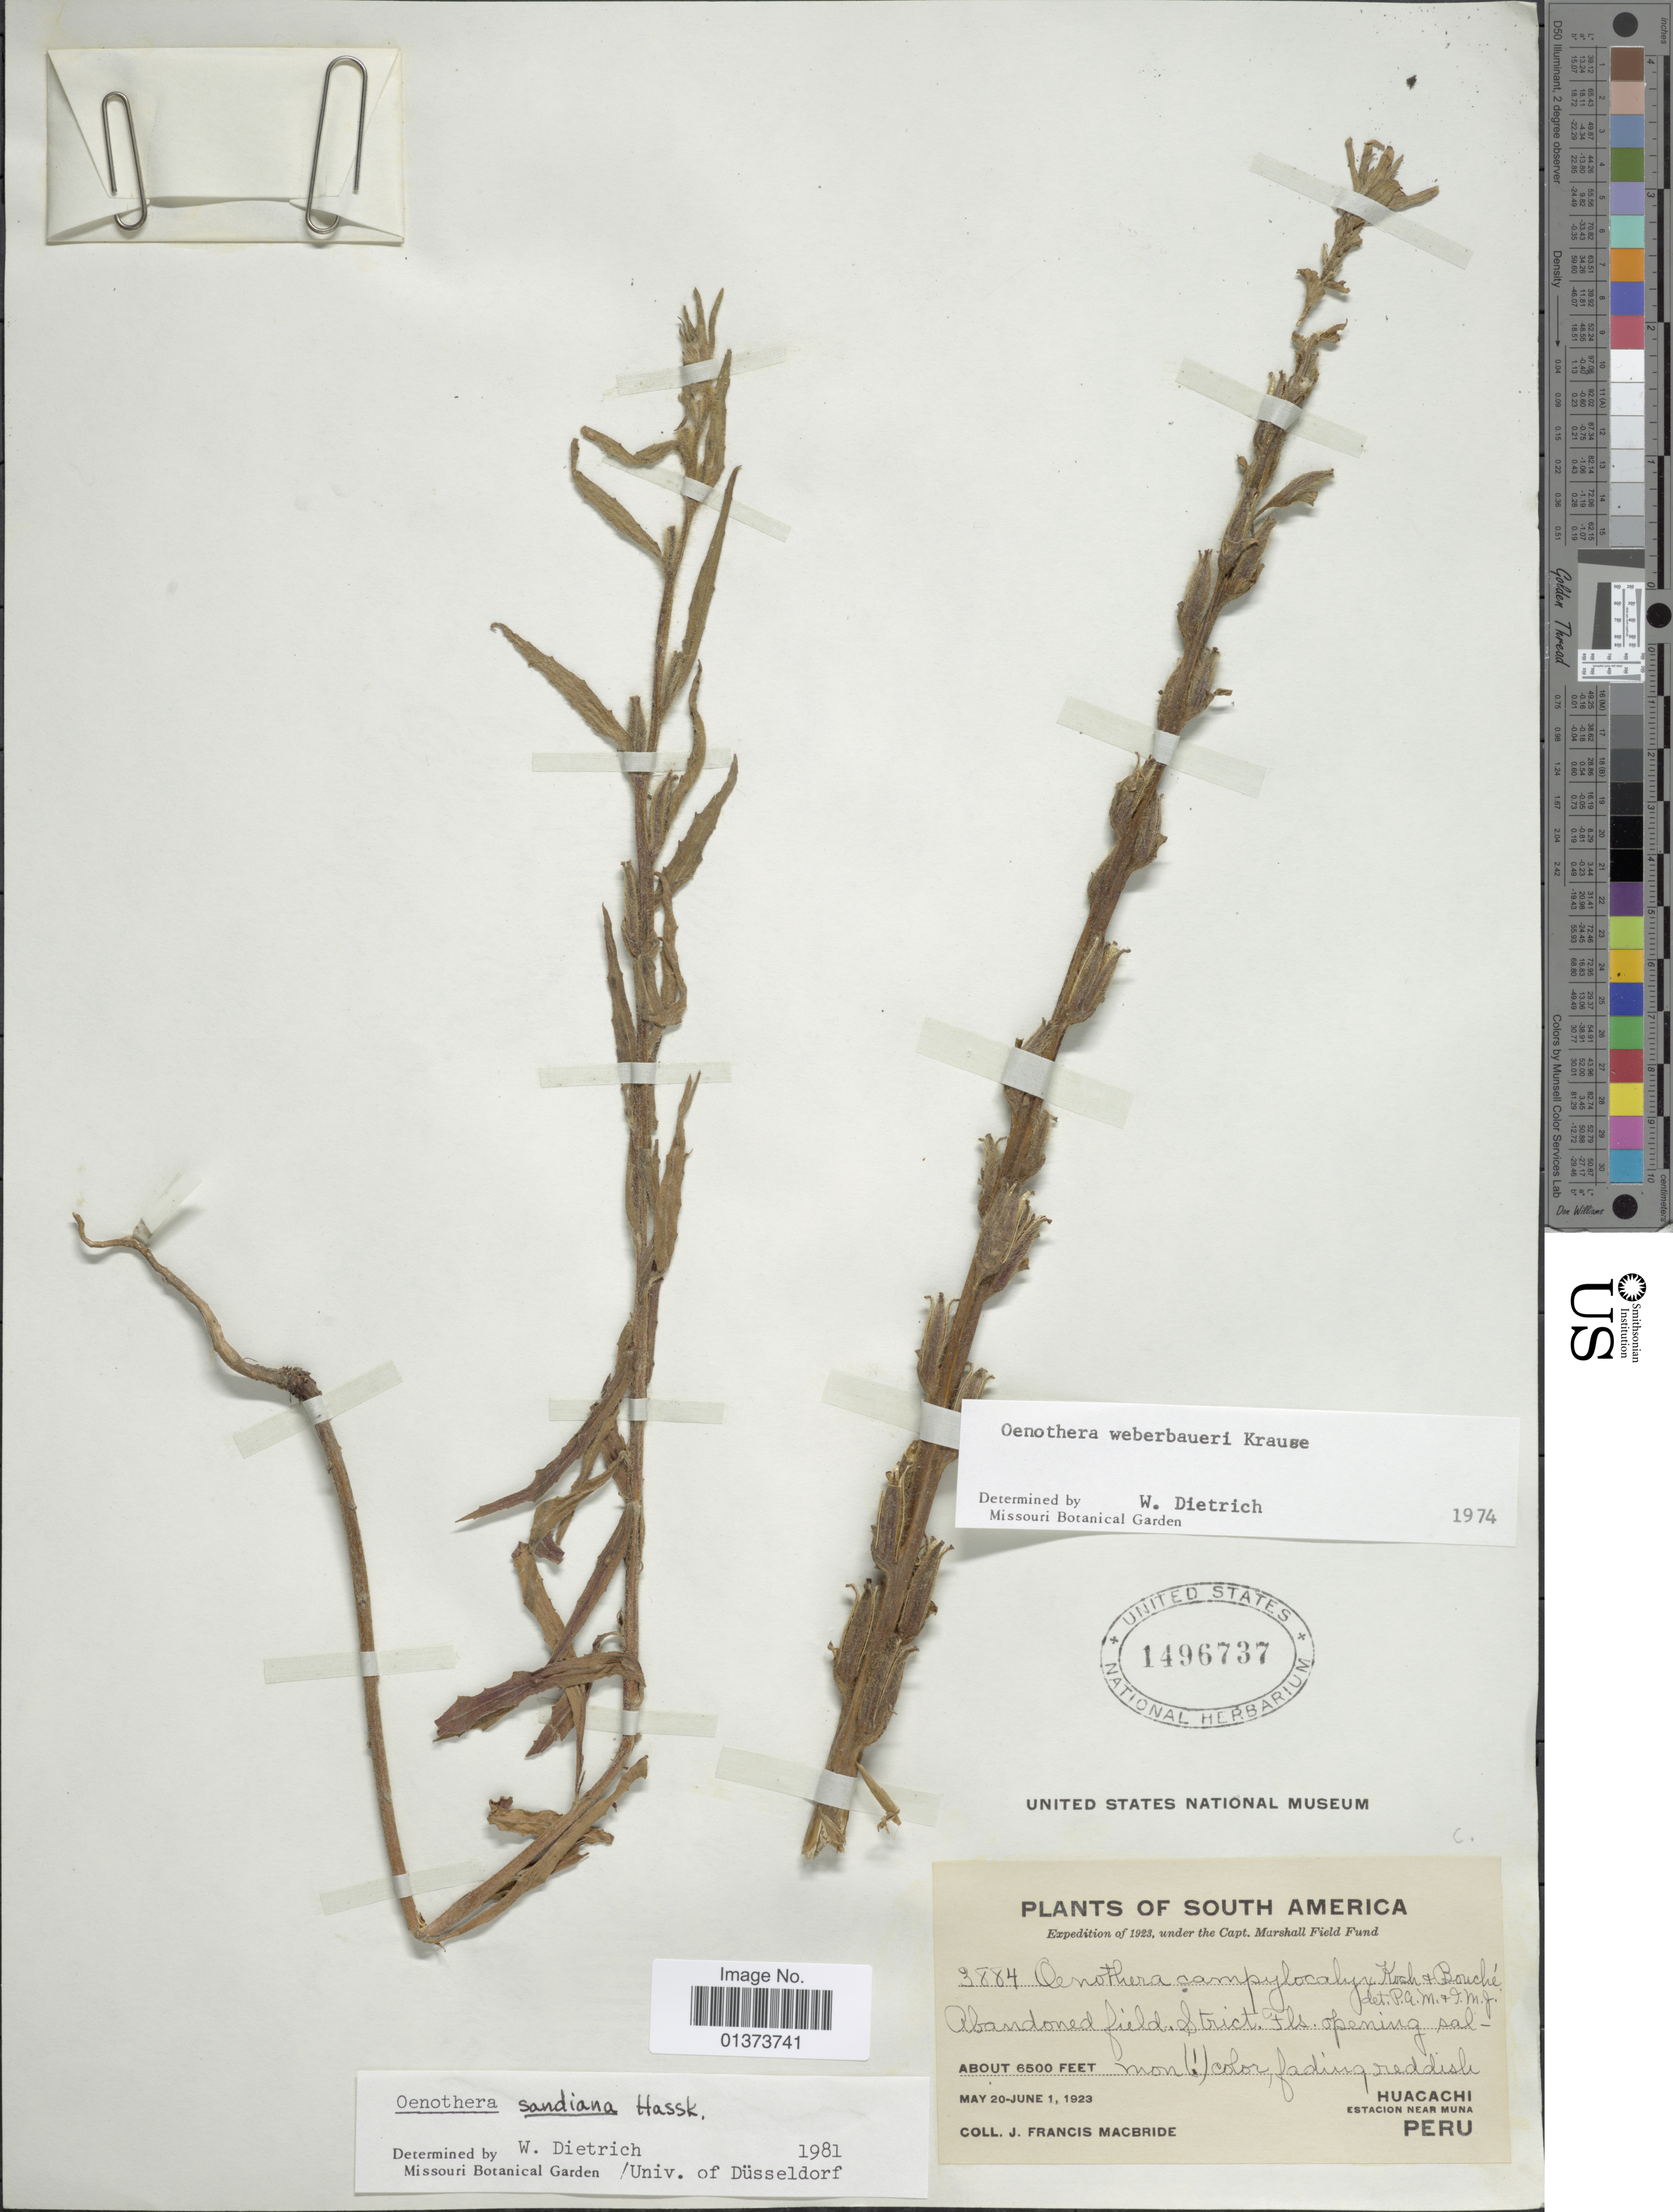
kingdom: Plantae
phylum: Tracheophyta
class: Magnoliopsida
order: Myrtales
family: Onagraceae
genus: Oenothera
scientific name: Oenothera sandiana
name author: Hassk.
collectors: J. F. Macbride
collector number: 3884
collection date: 1923-05-20/1923-06-01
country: Peru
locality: Huacachi, estacion near Muna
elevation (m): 1981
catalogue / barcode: US 1496737